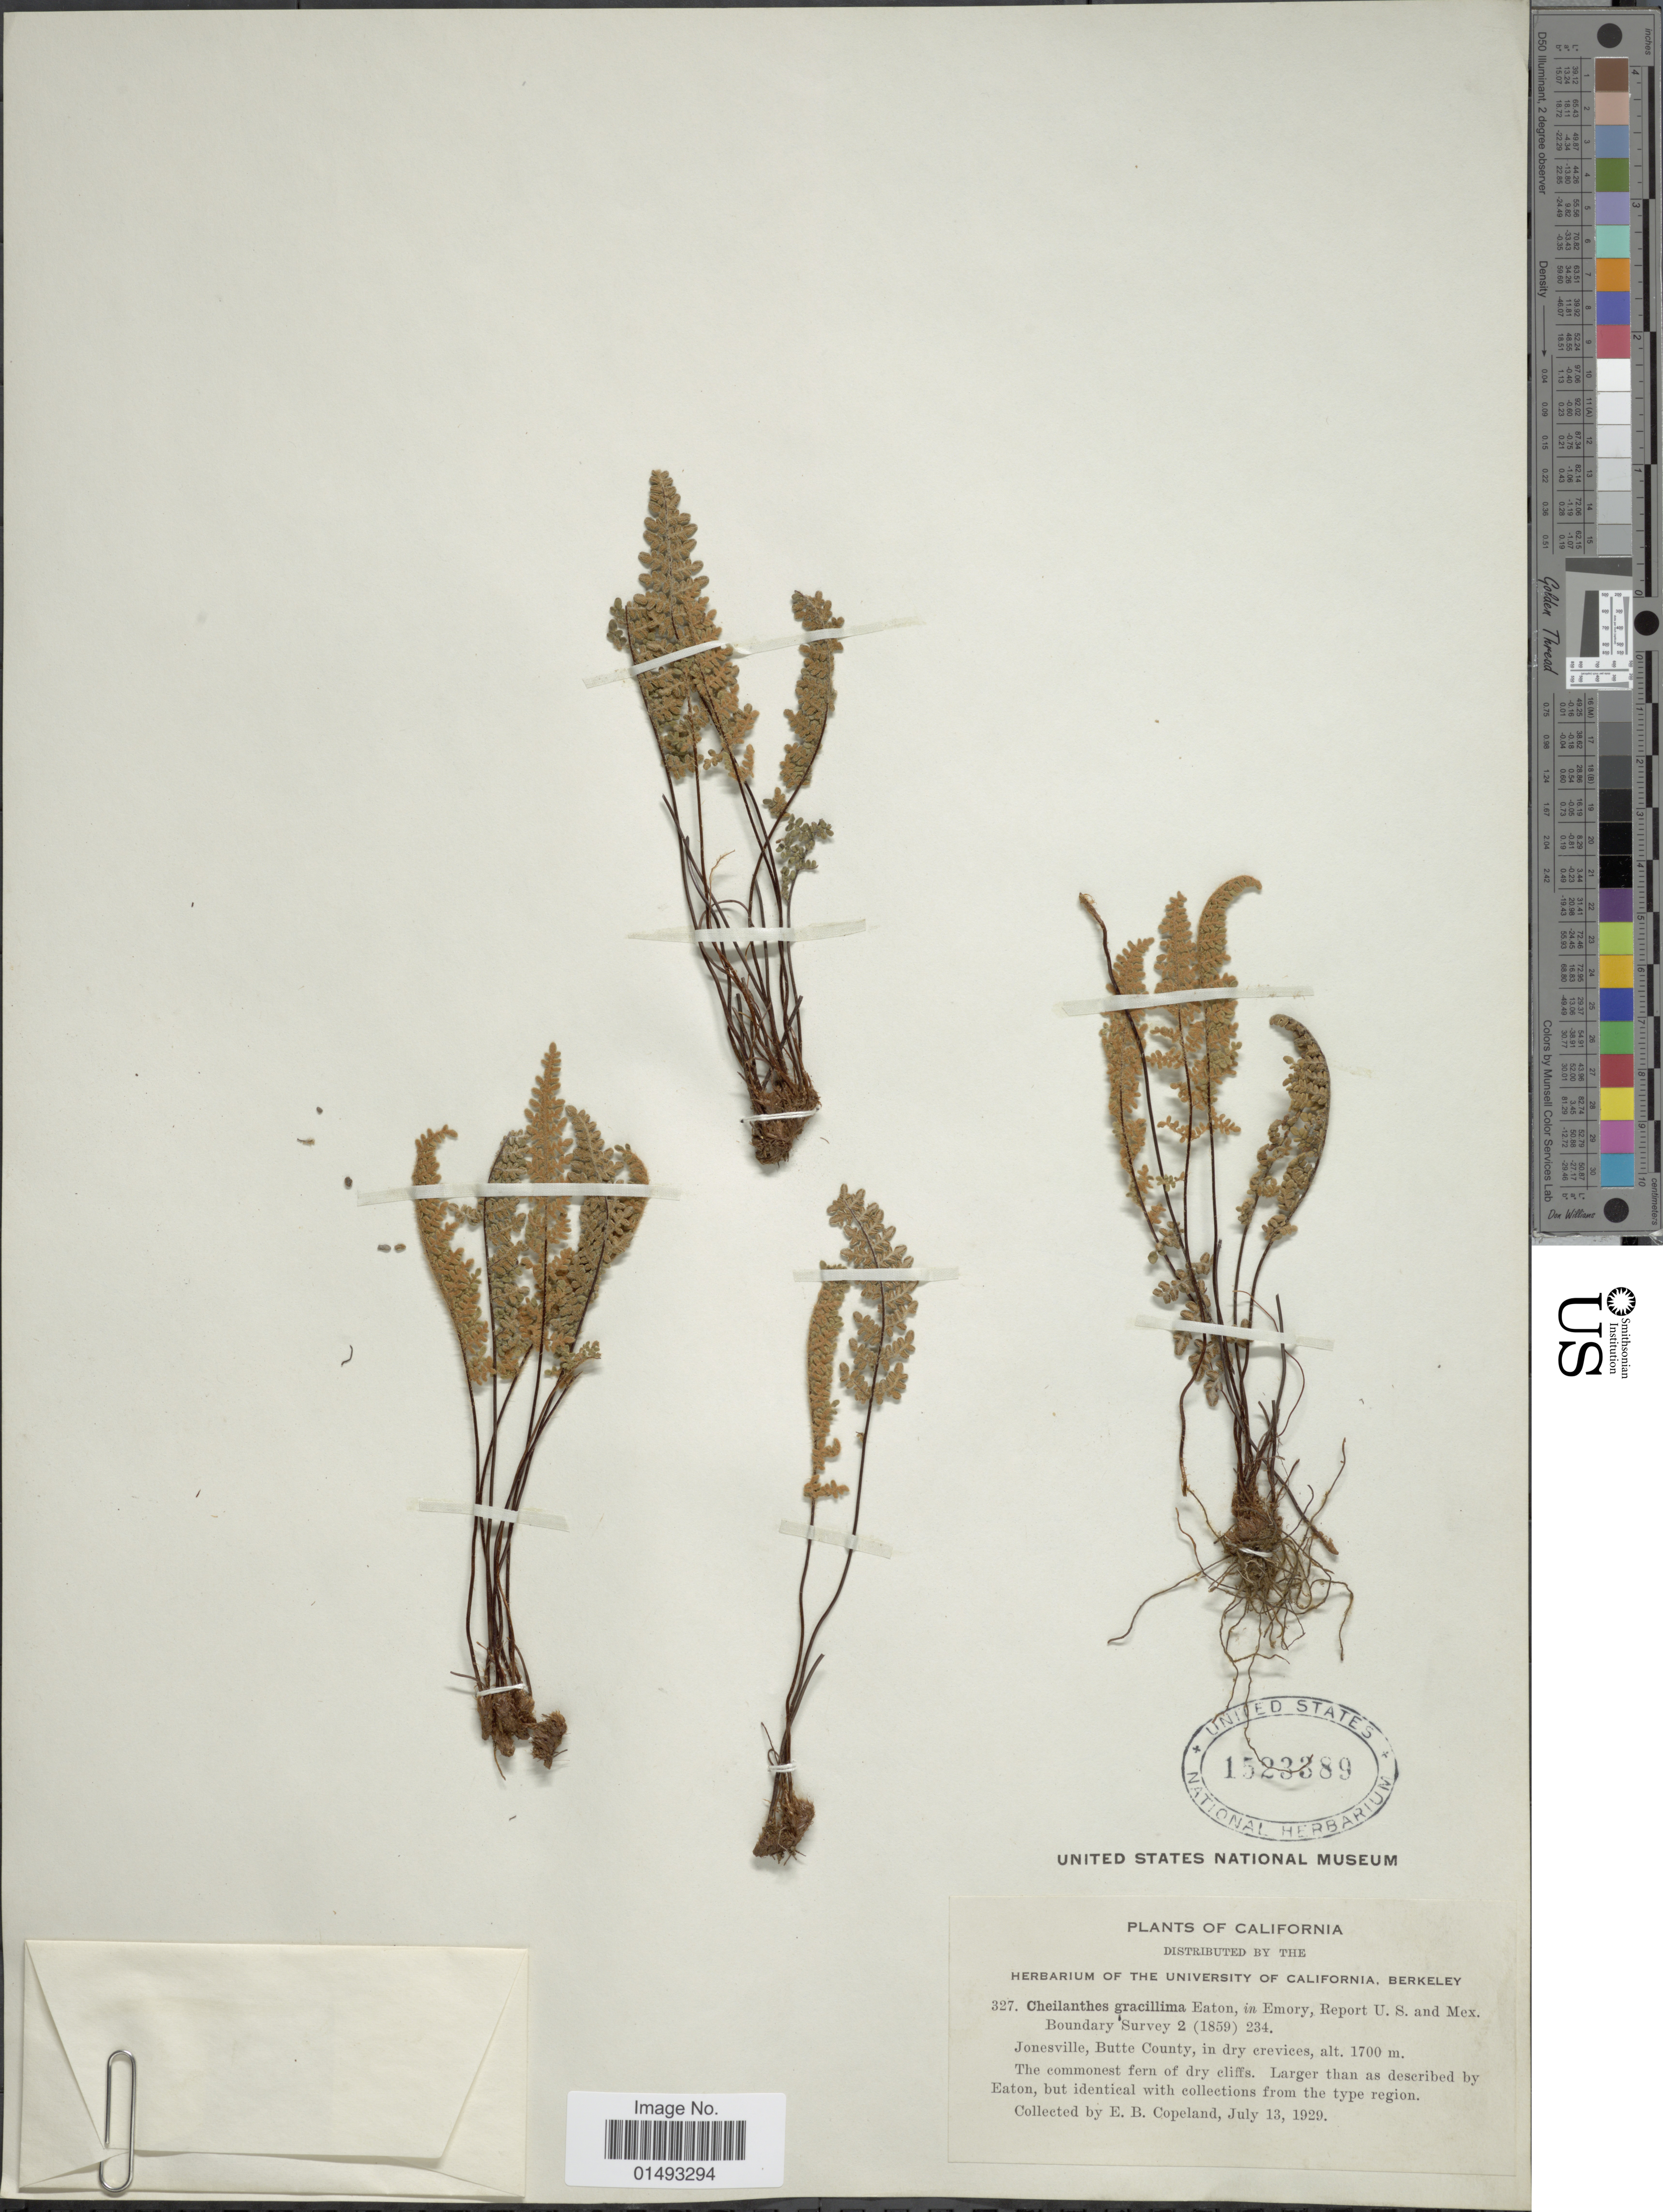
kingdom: Plantae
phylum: Tracheophyta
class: Polypodiopsida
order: Polypodiales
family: Pteridaceae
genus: Myriopteris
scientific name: Myriopteris gracillima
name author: (D.C. Eaton) J. Sm.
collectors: E. B. Copeland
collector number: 327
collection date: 1929-07-13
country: United States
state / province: California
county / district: Butte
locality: Jonesville, Butte County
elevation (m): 1700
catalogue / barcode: US 1523389